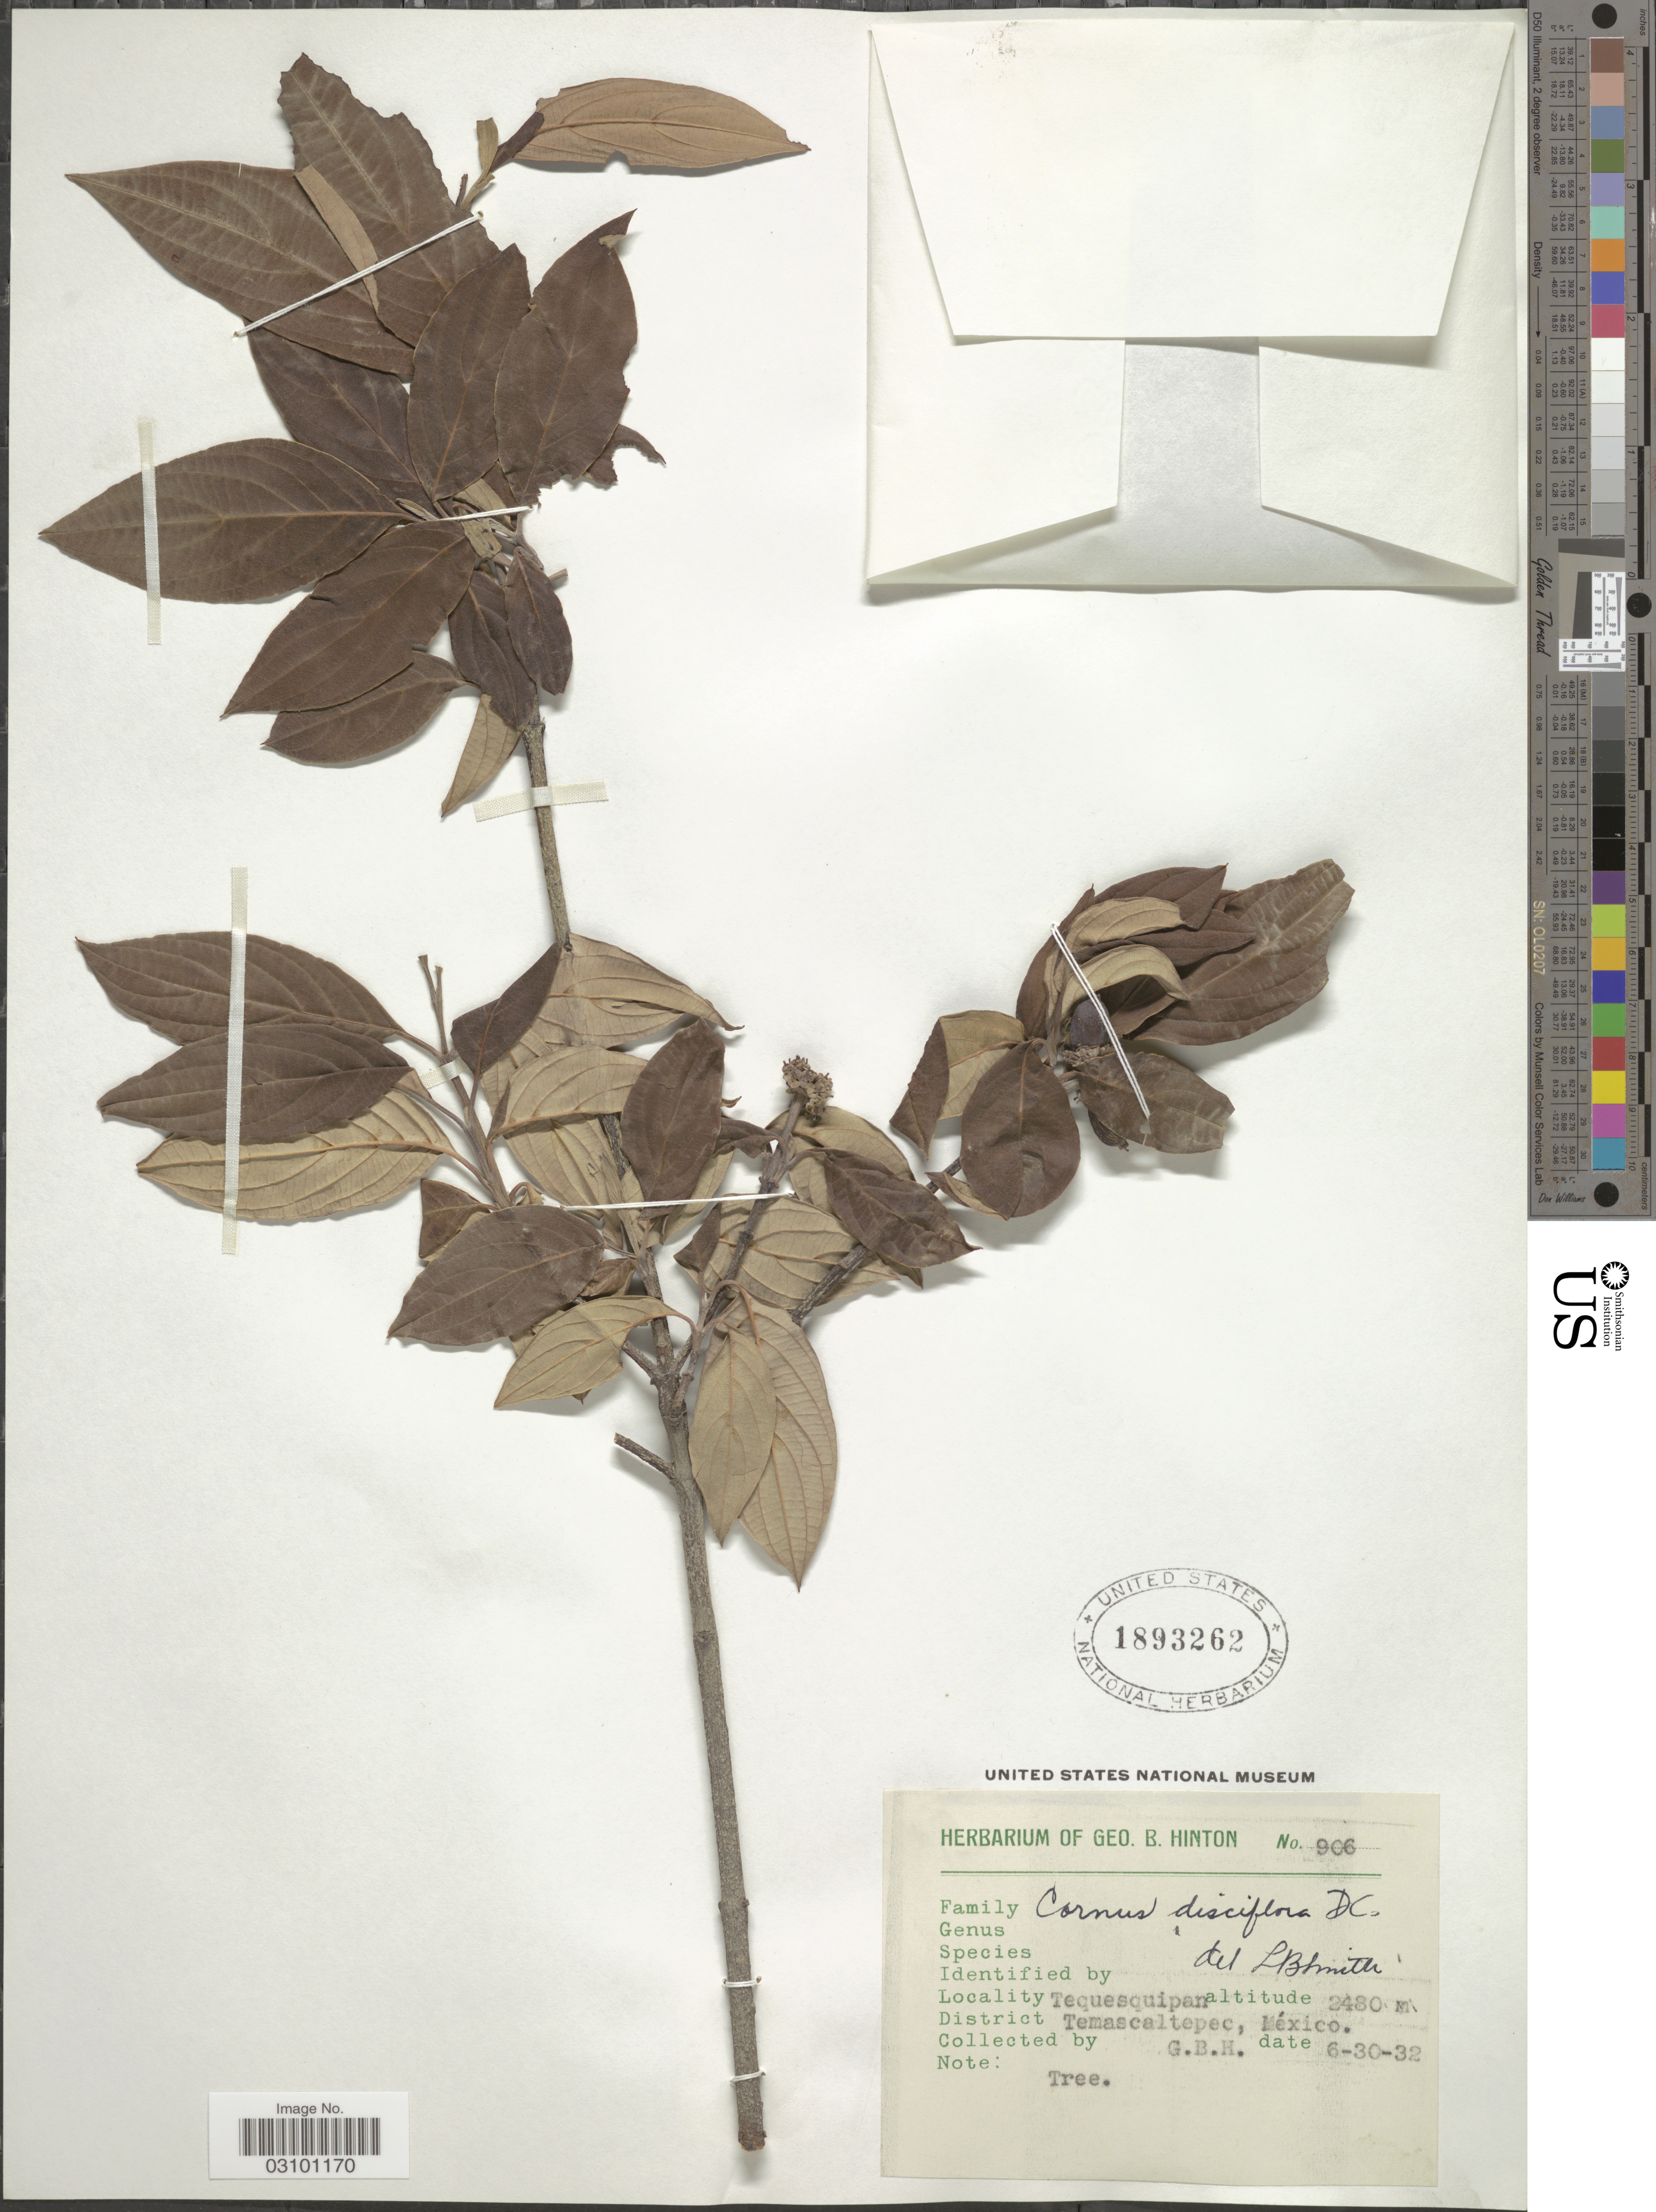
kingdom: Plantae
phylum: Tracheophyta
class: Magnoliopsida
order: Cornales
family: Cornaceae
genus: Cornus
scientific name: Cornus disciflora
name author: Moc. & Sessé ex DC.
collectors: G. B. Hinton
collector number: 906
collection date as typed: Transcribed d/m/y: 30/6/32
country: Mexico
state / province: México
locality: Tequesquipan. District Temascaltepec.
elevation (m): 2480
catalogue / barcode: US 1893262